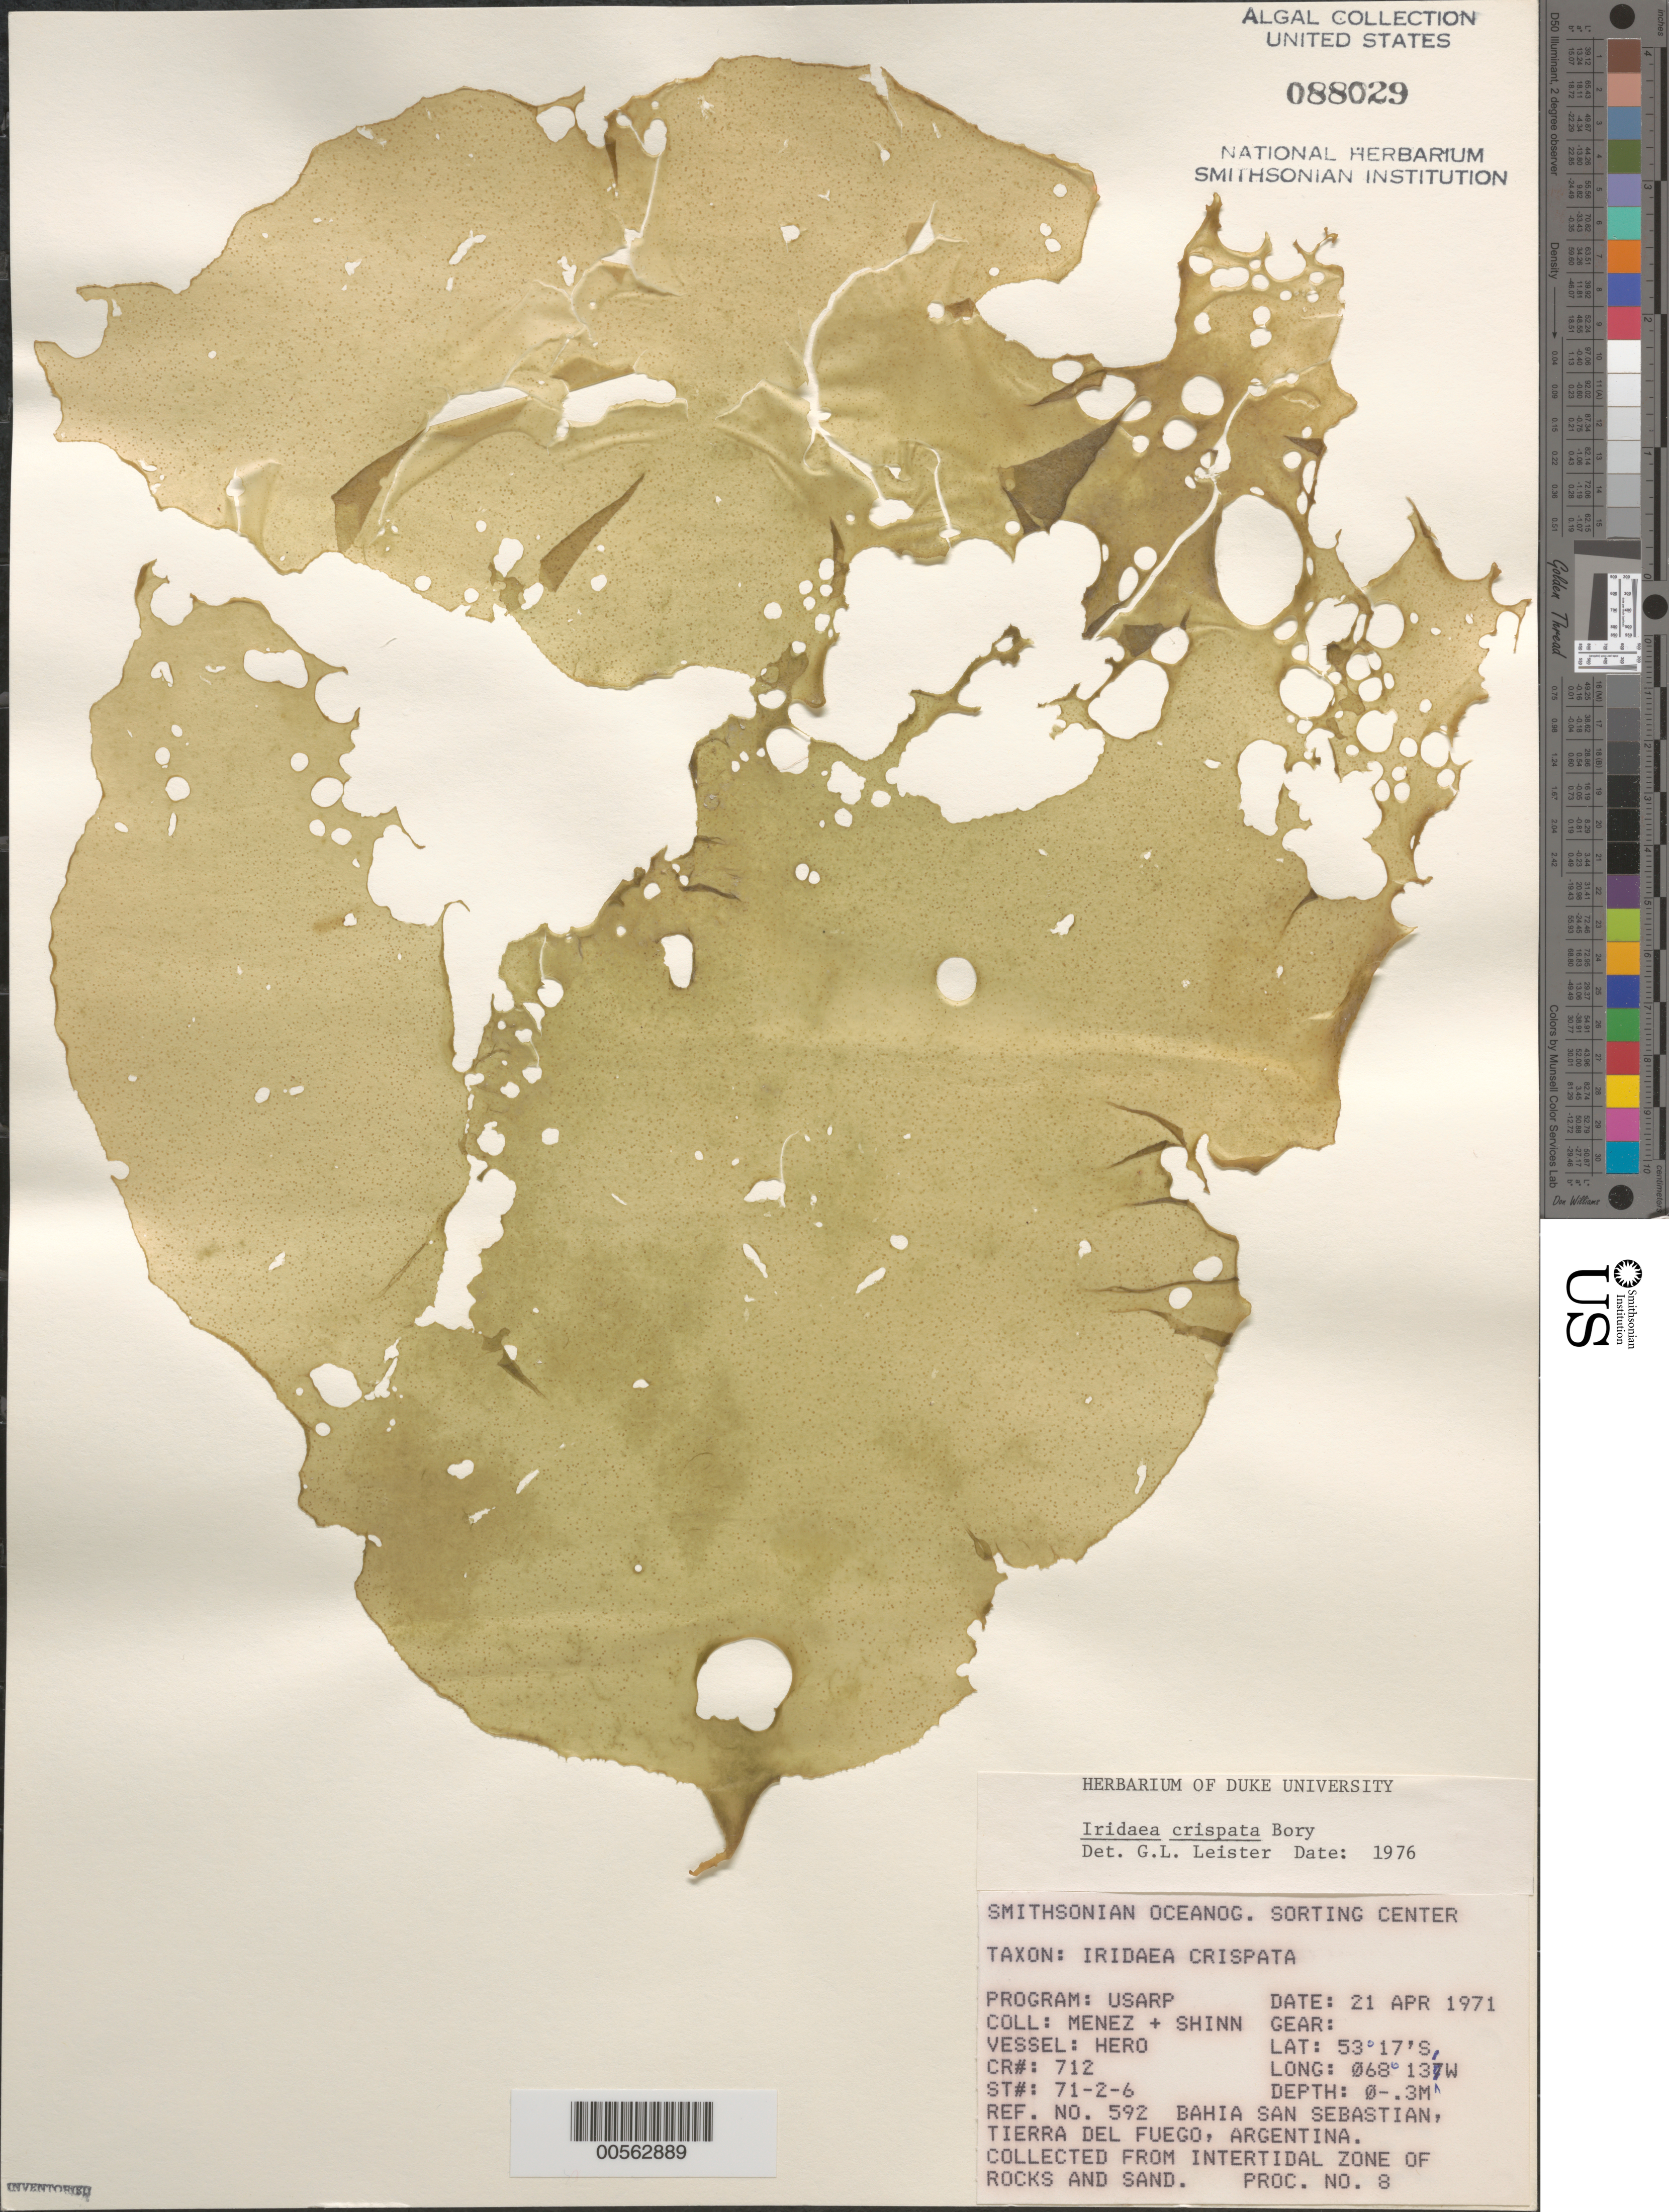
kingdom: Plantae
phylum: Rhodophyta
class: Florideophyceae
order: Gigartinales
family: Gigartinaceae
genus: Sarcothalia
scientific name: Sarcothalia crispata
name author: (Bory) Leister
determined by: Algae name updating Project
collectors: Meñez & -. Shinn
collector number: Station 71-2-6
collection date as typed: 21 Apr 1969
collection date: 1969-04-21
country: Argentina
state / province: Tierra del Fuego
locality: Bahia San Sebastian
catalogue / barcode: US 88029